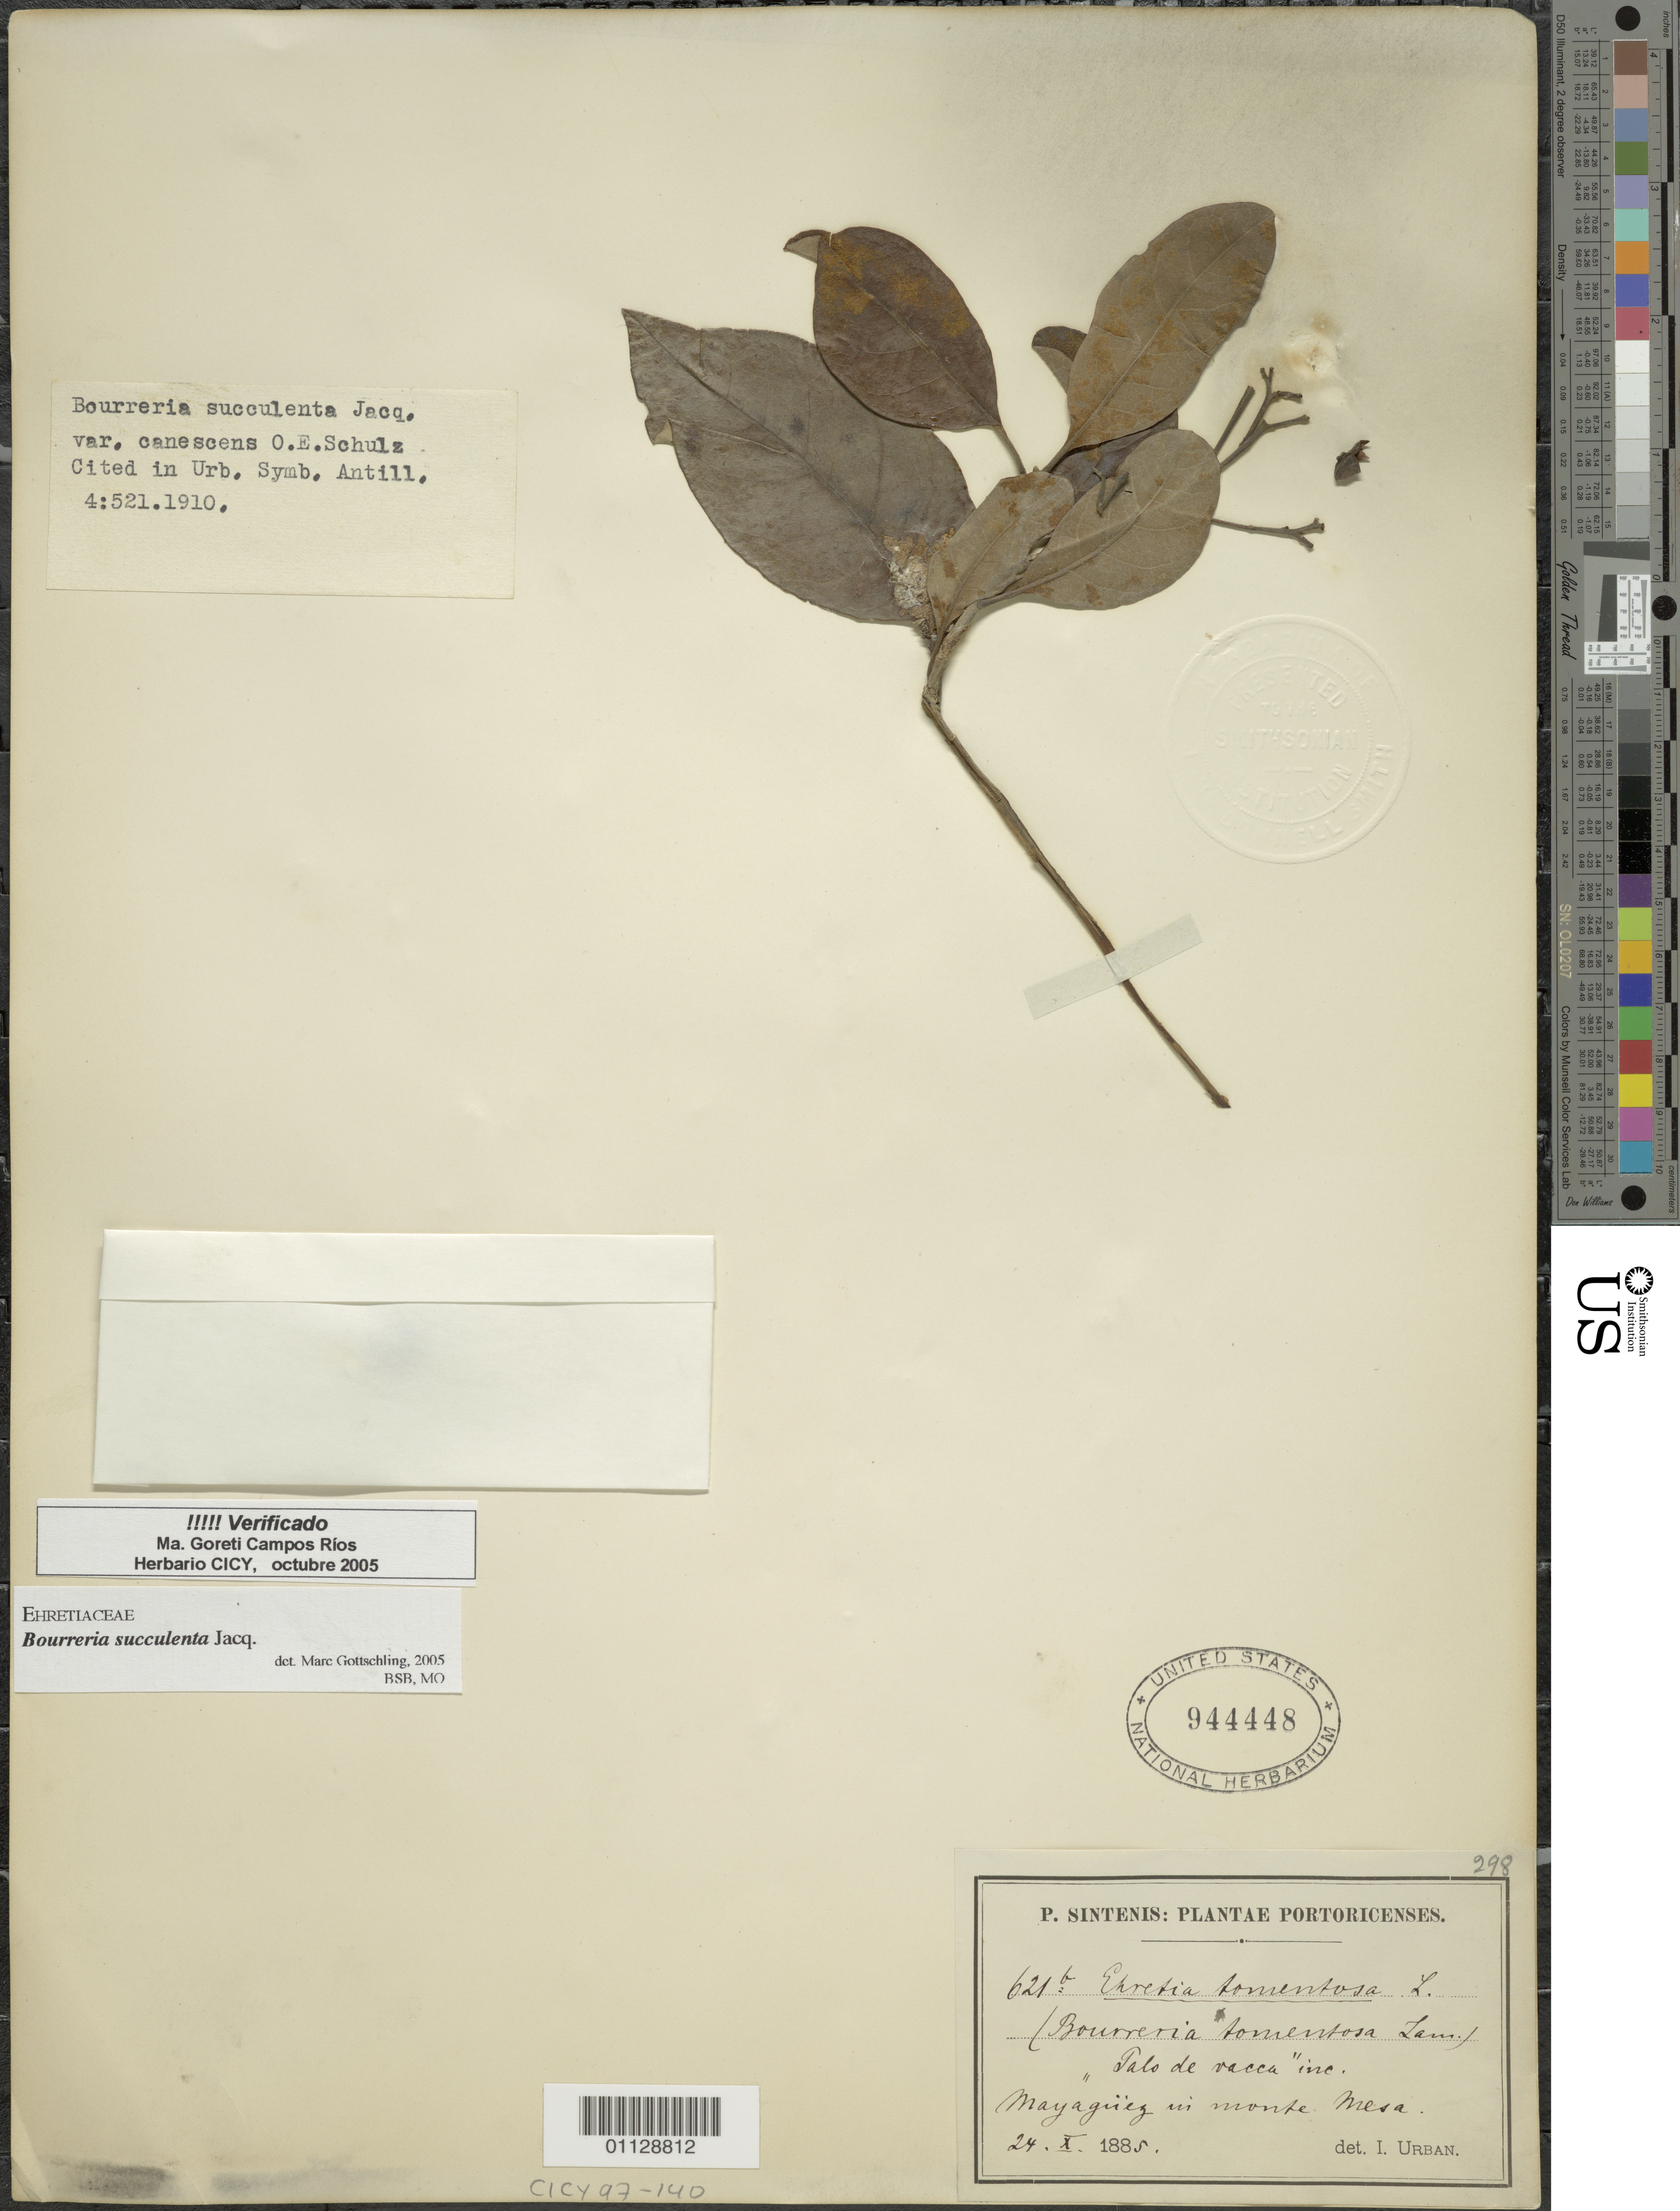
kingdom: Plantae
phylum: Tracheophyta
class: Magnoliopsida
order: Boraginales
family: Ehretiaceae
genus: Bourreria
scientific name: Bourreria succulenta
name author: Jacq.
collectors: P. Sintenis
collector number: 621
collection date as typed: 24 Dec 1885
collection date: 1885-12-24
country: Puerto Rico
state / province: Mayagüez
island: Mona I.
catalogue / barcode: US 944448